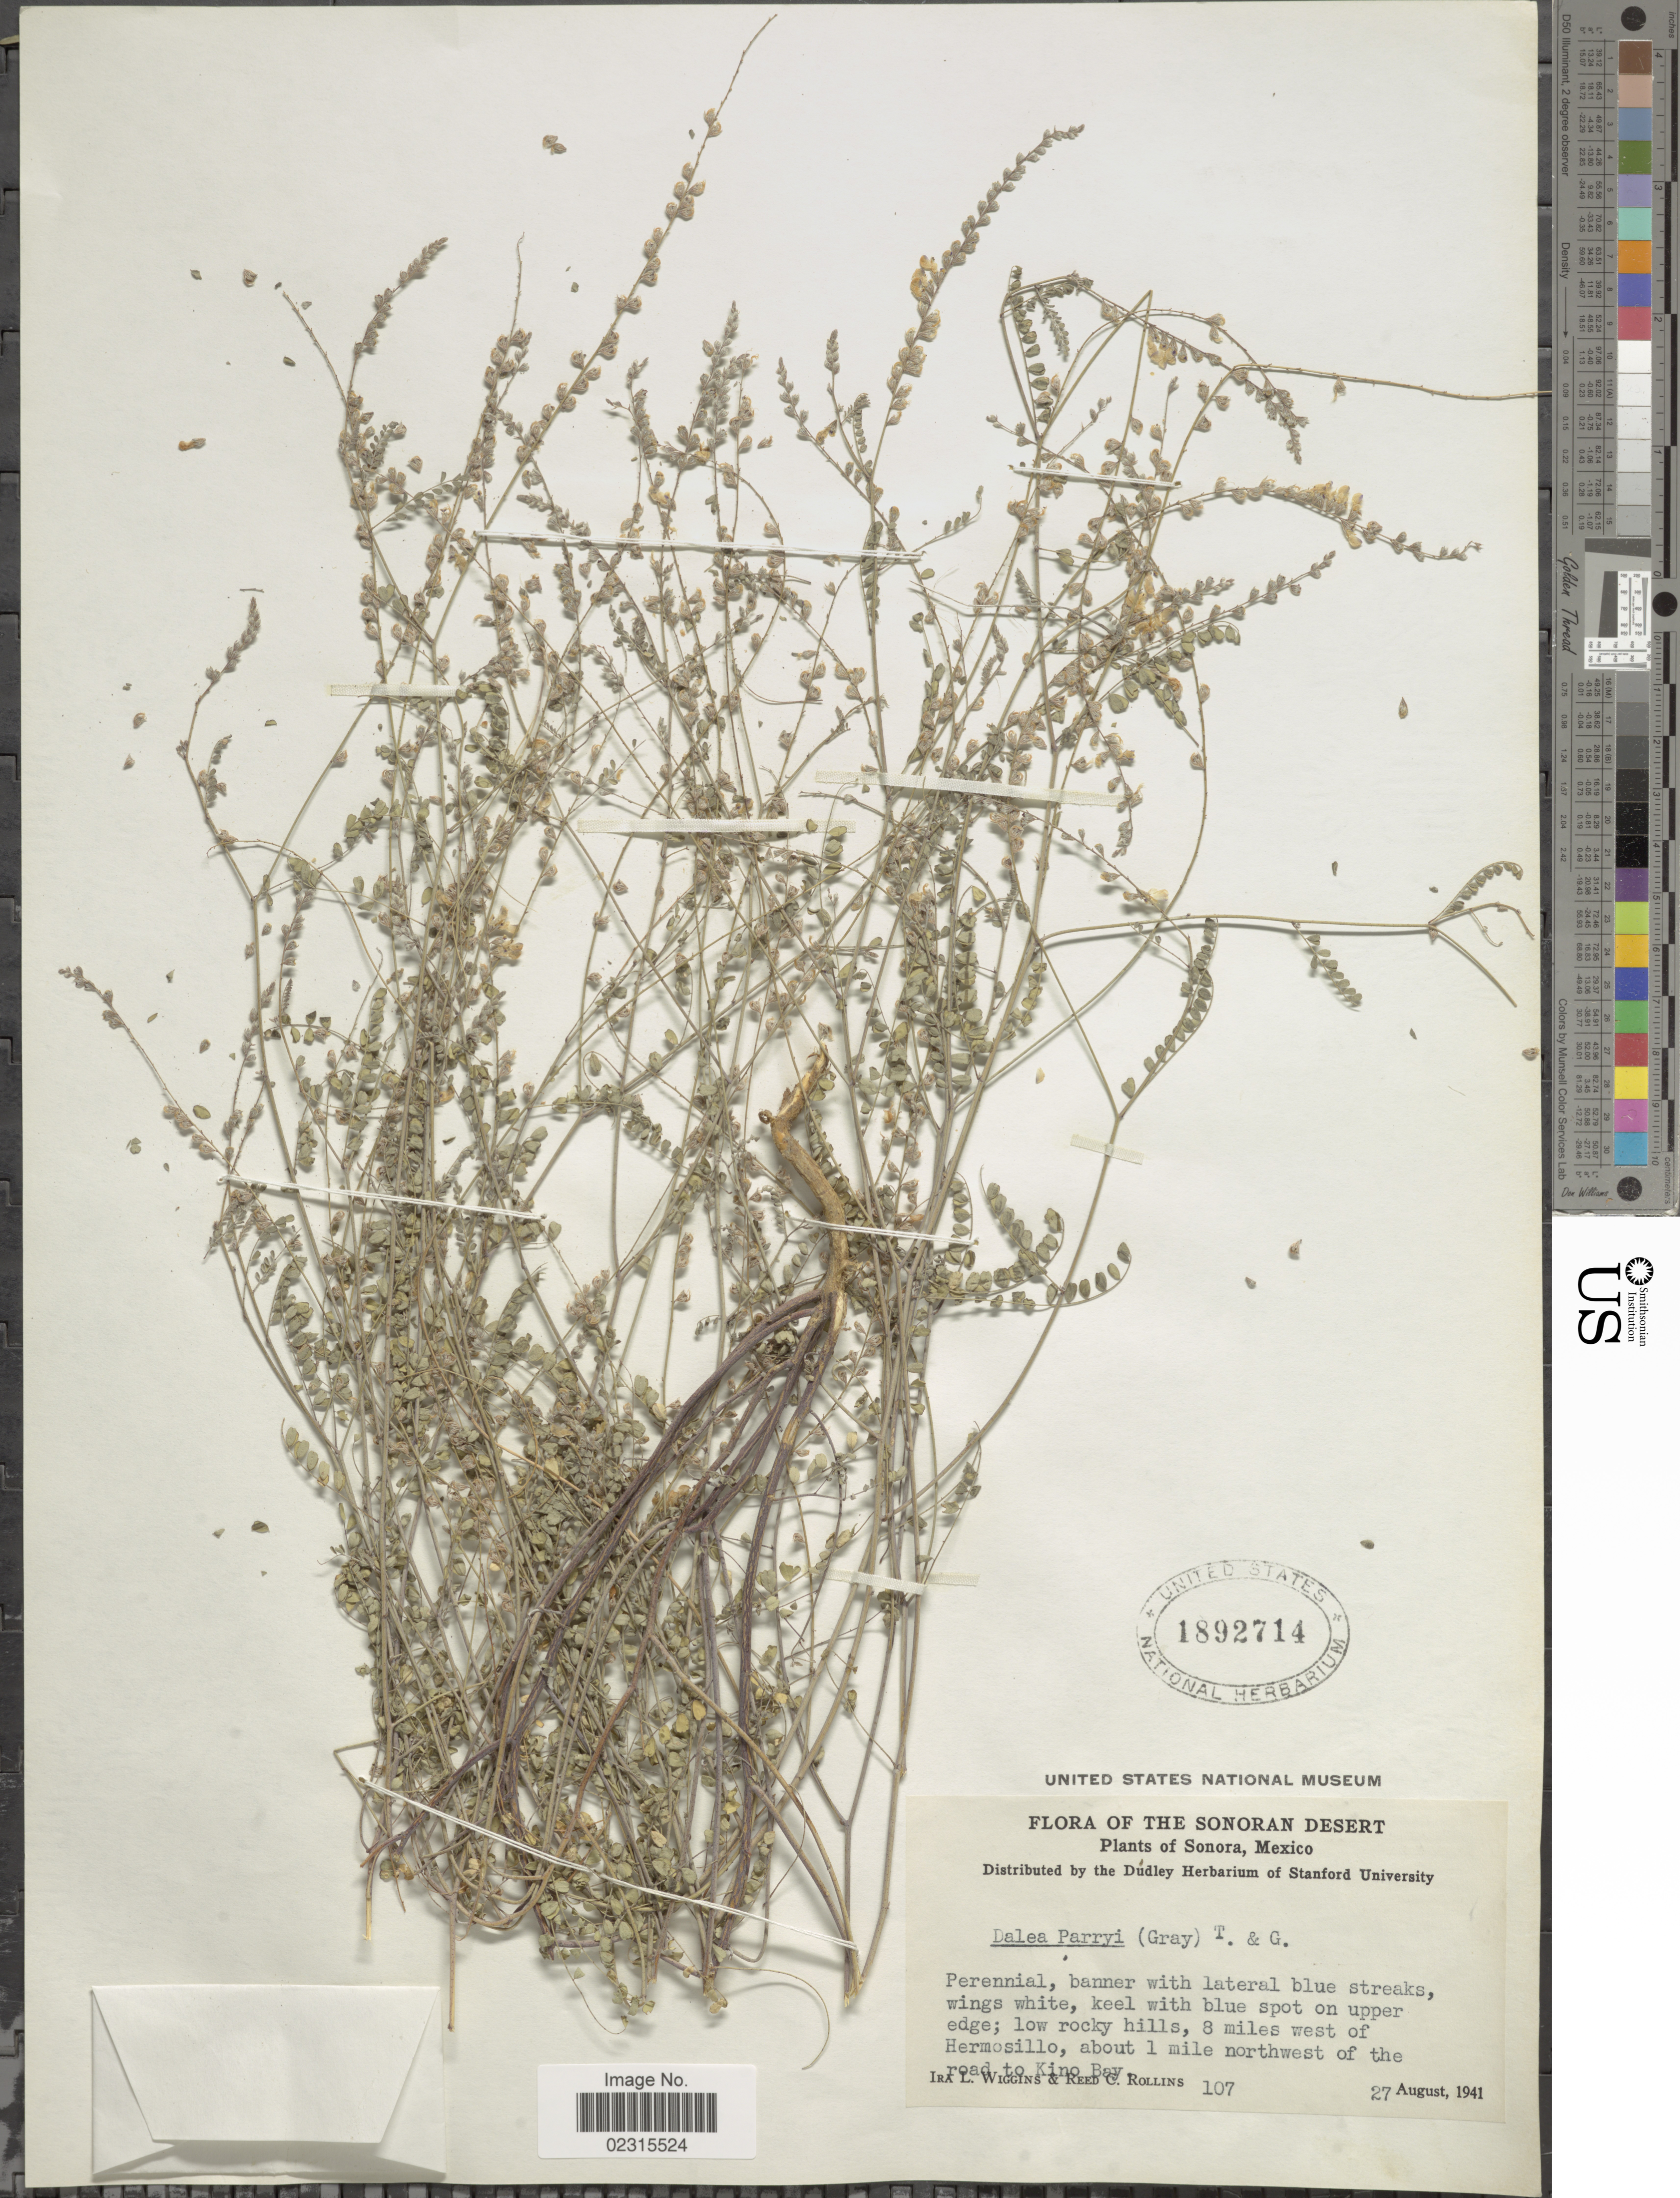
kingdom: Plantae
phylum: Tracheophyta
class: Magnoliopsida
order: Fabales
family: Fabaceae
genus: Marina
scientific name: Marina parryi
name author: (Torr. & A. Gray) Barneby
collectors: I. L. Wiggins & R. C. Rollins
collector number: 107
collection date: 1941-08-27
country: Mexico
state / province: Sonora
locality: Sonoran Desert, 8 miles west of Hermosillo, about 1 mile northwest of the road to Kino Bay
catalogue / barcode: US 1892714